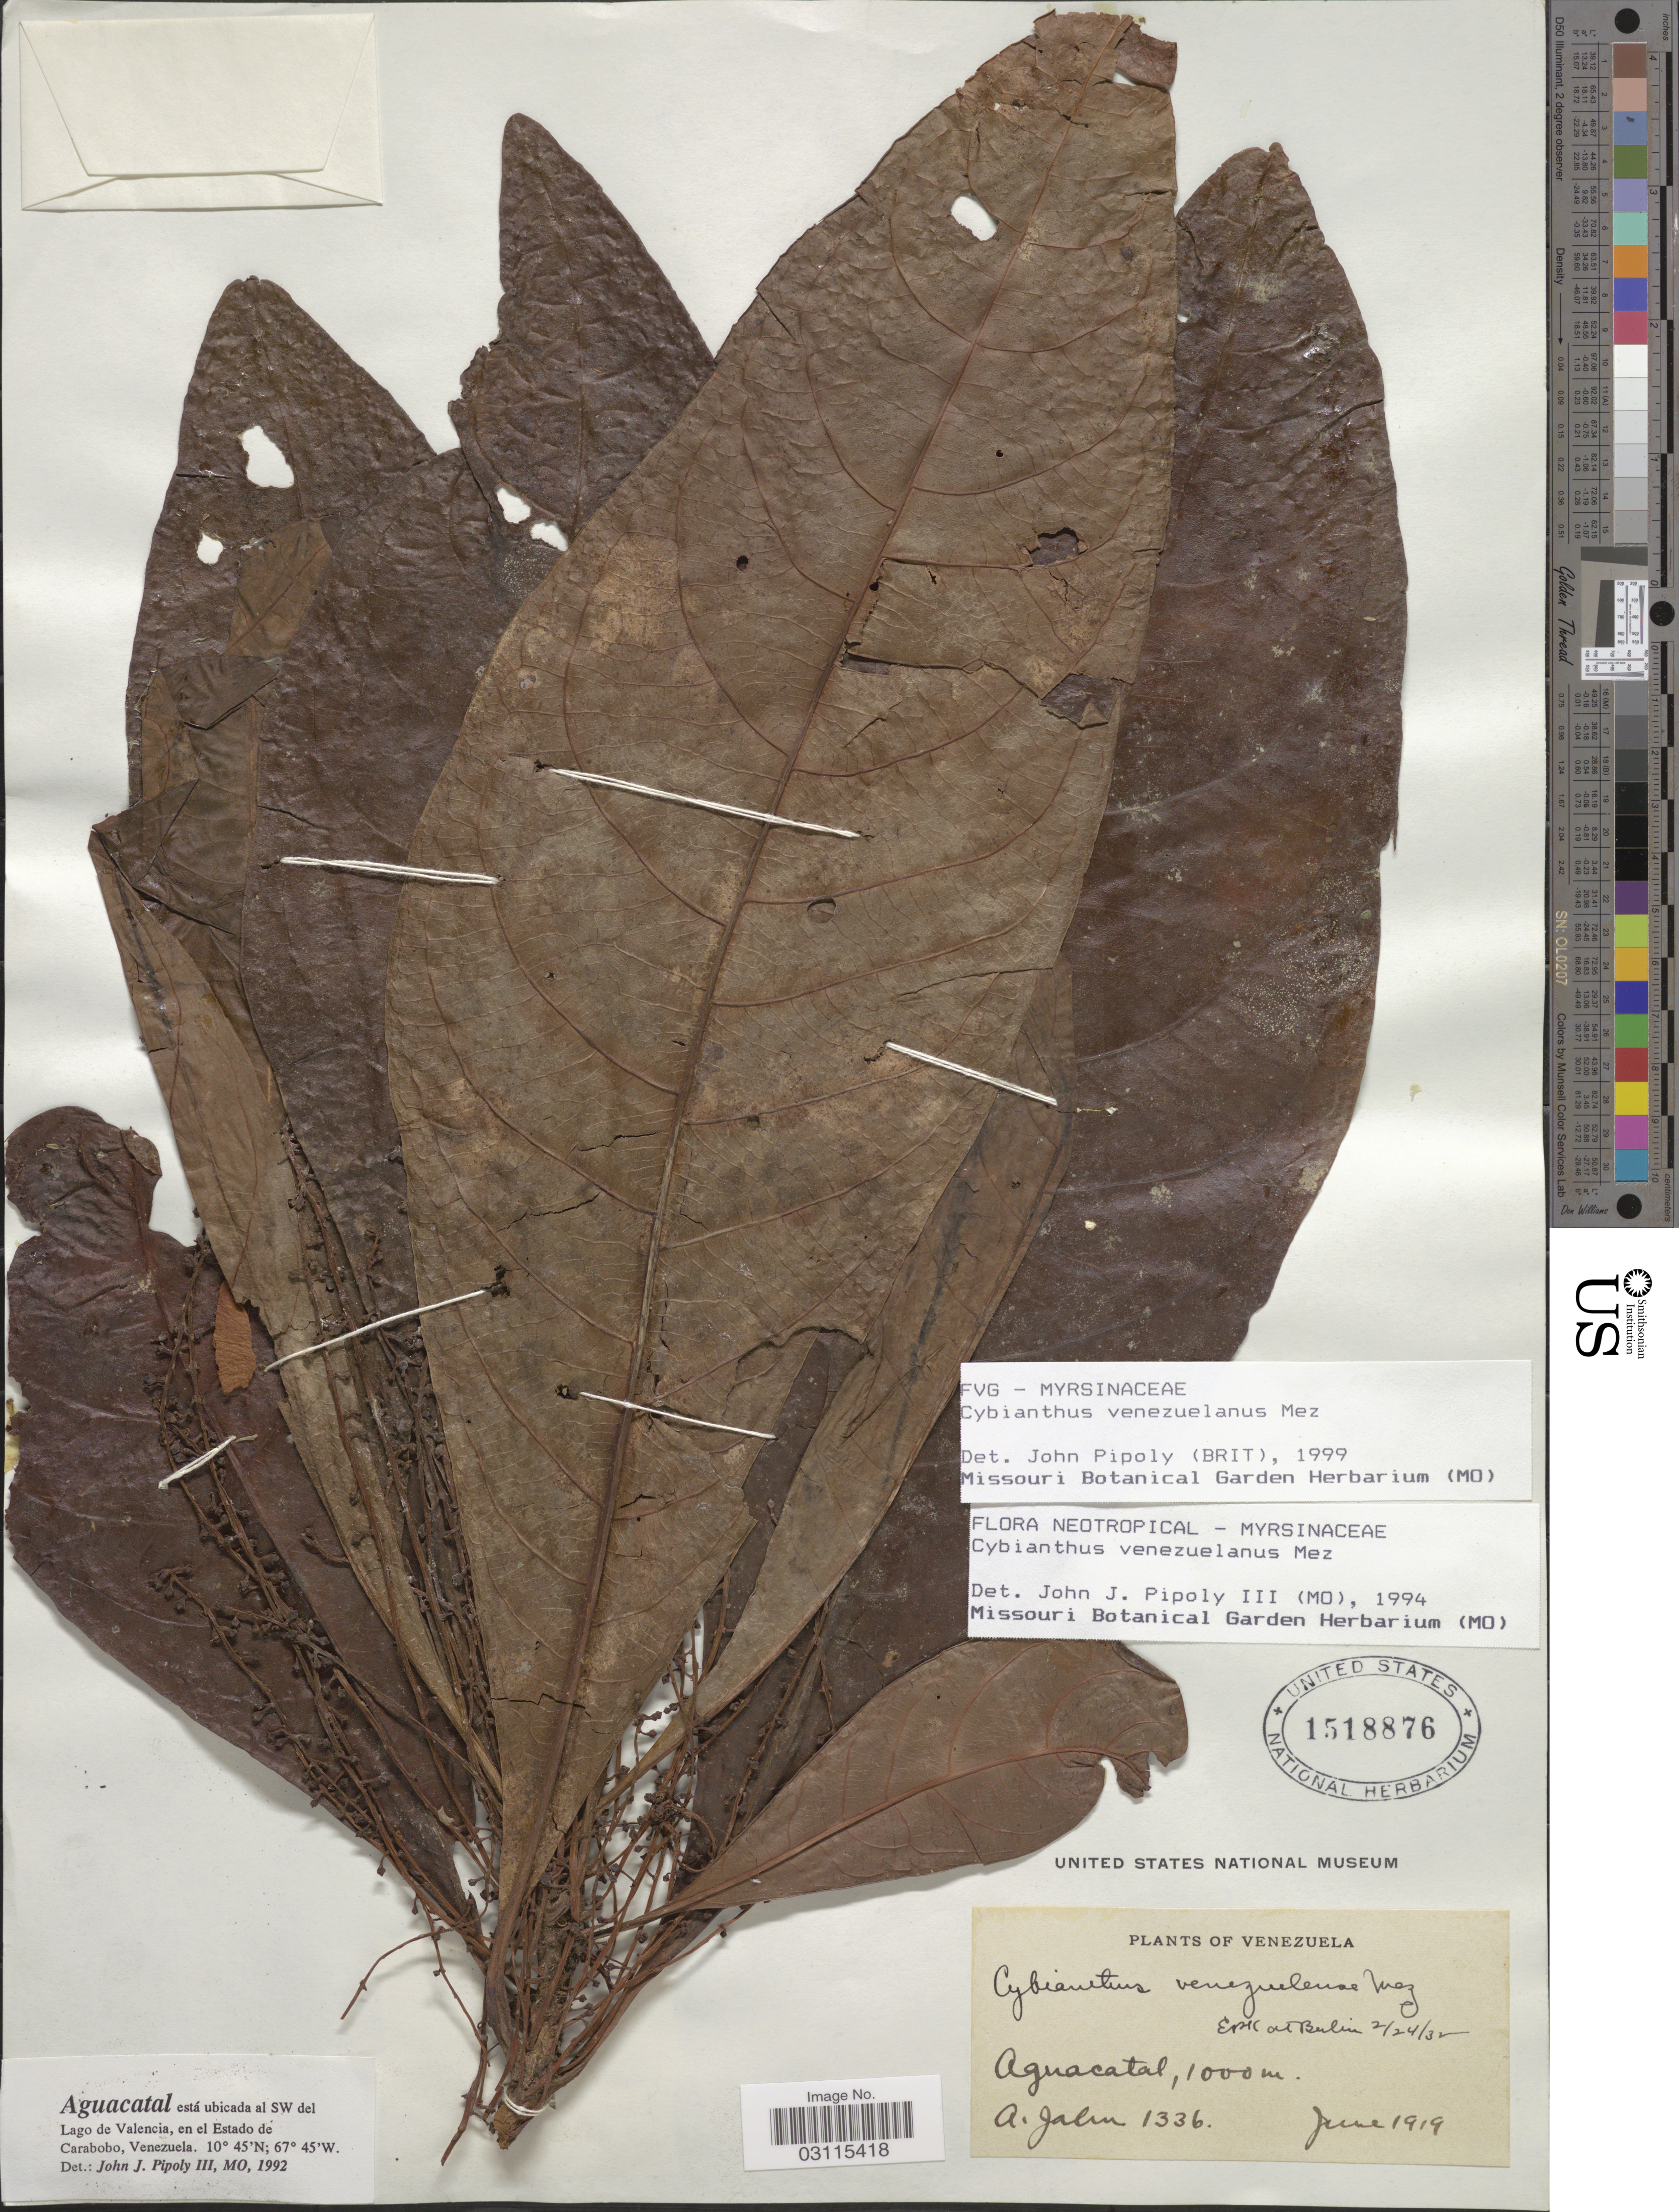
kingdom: Plantae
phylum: Tracheophyta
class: Magnoliopsida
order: Ericales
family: Primulaceae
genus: Cybianthus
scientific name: Cybianthus venezuelanus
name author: Mez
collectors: A. Jahn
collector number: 1336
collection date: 1919-06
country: Venezuela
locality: Aguacatal.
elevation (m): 1000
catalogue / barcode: US 1518876